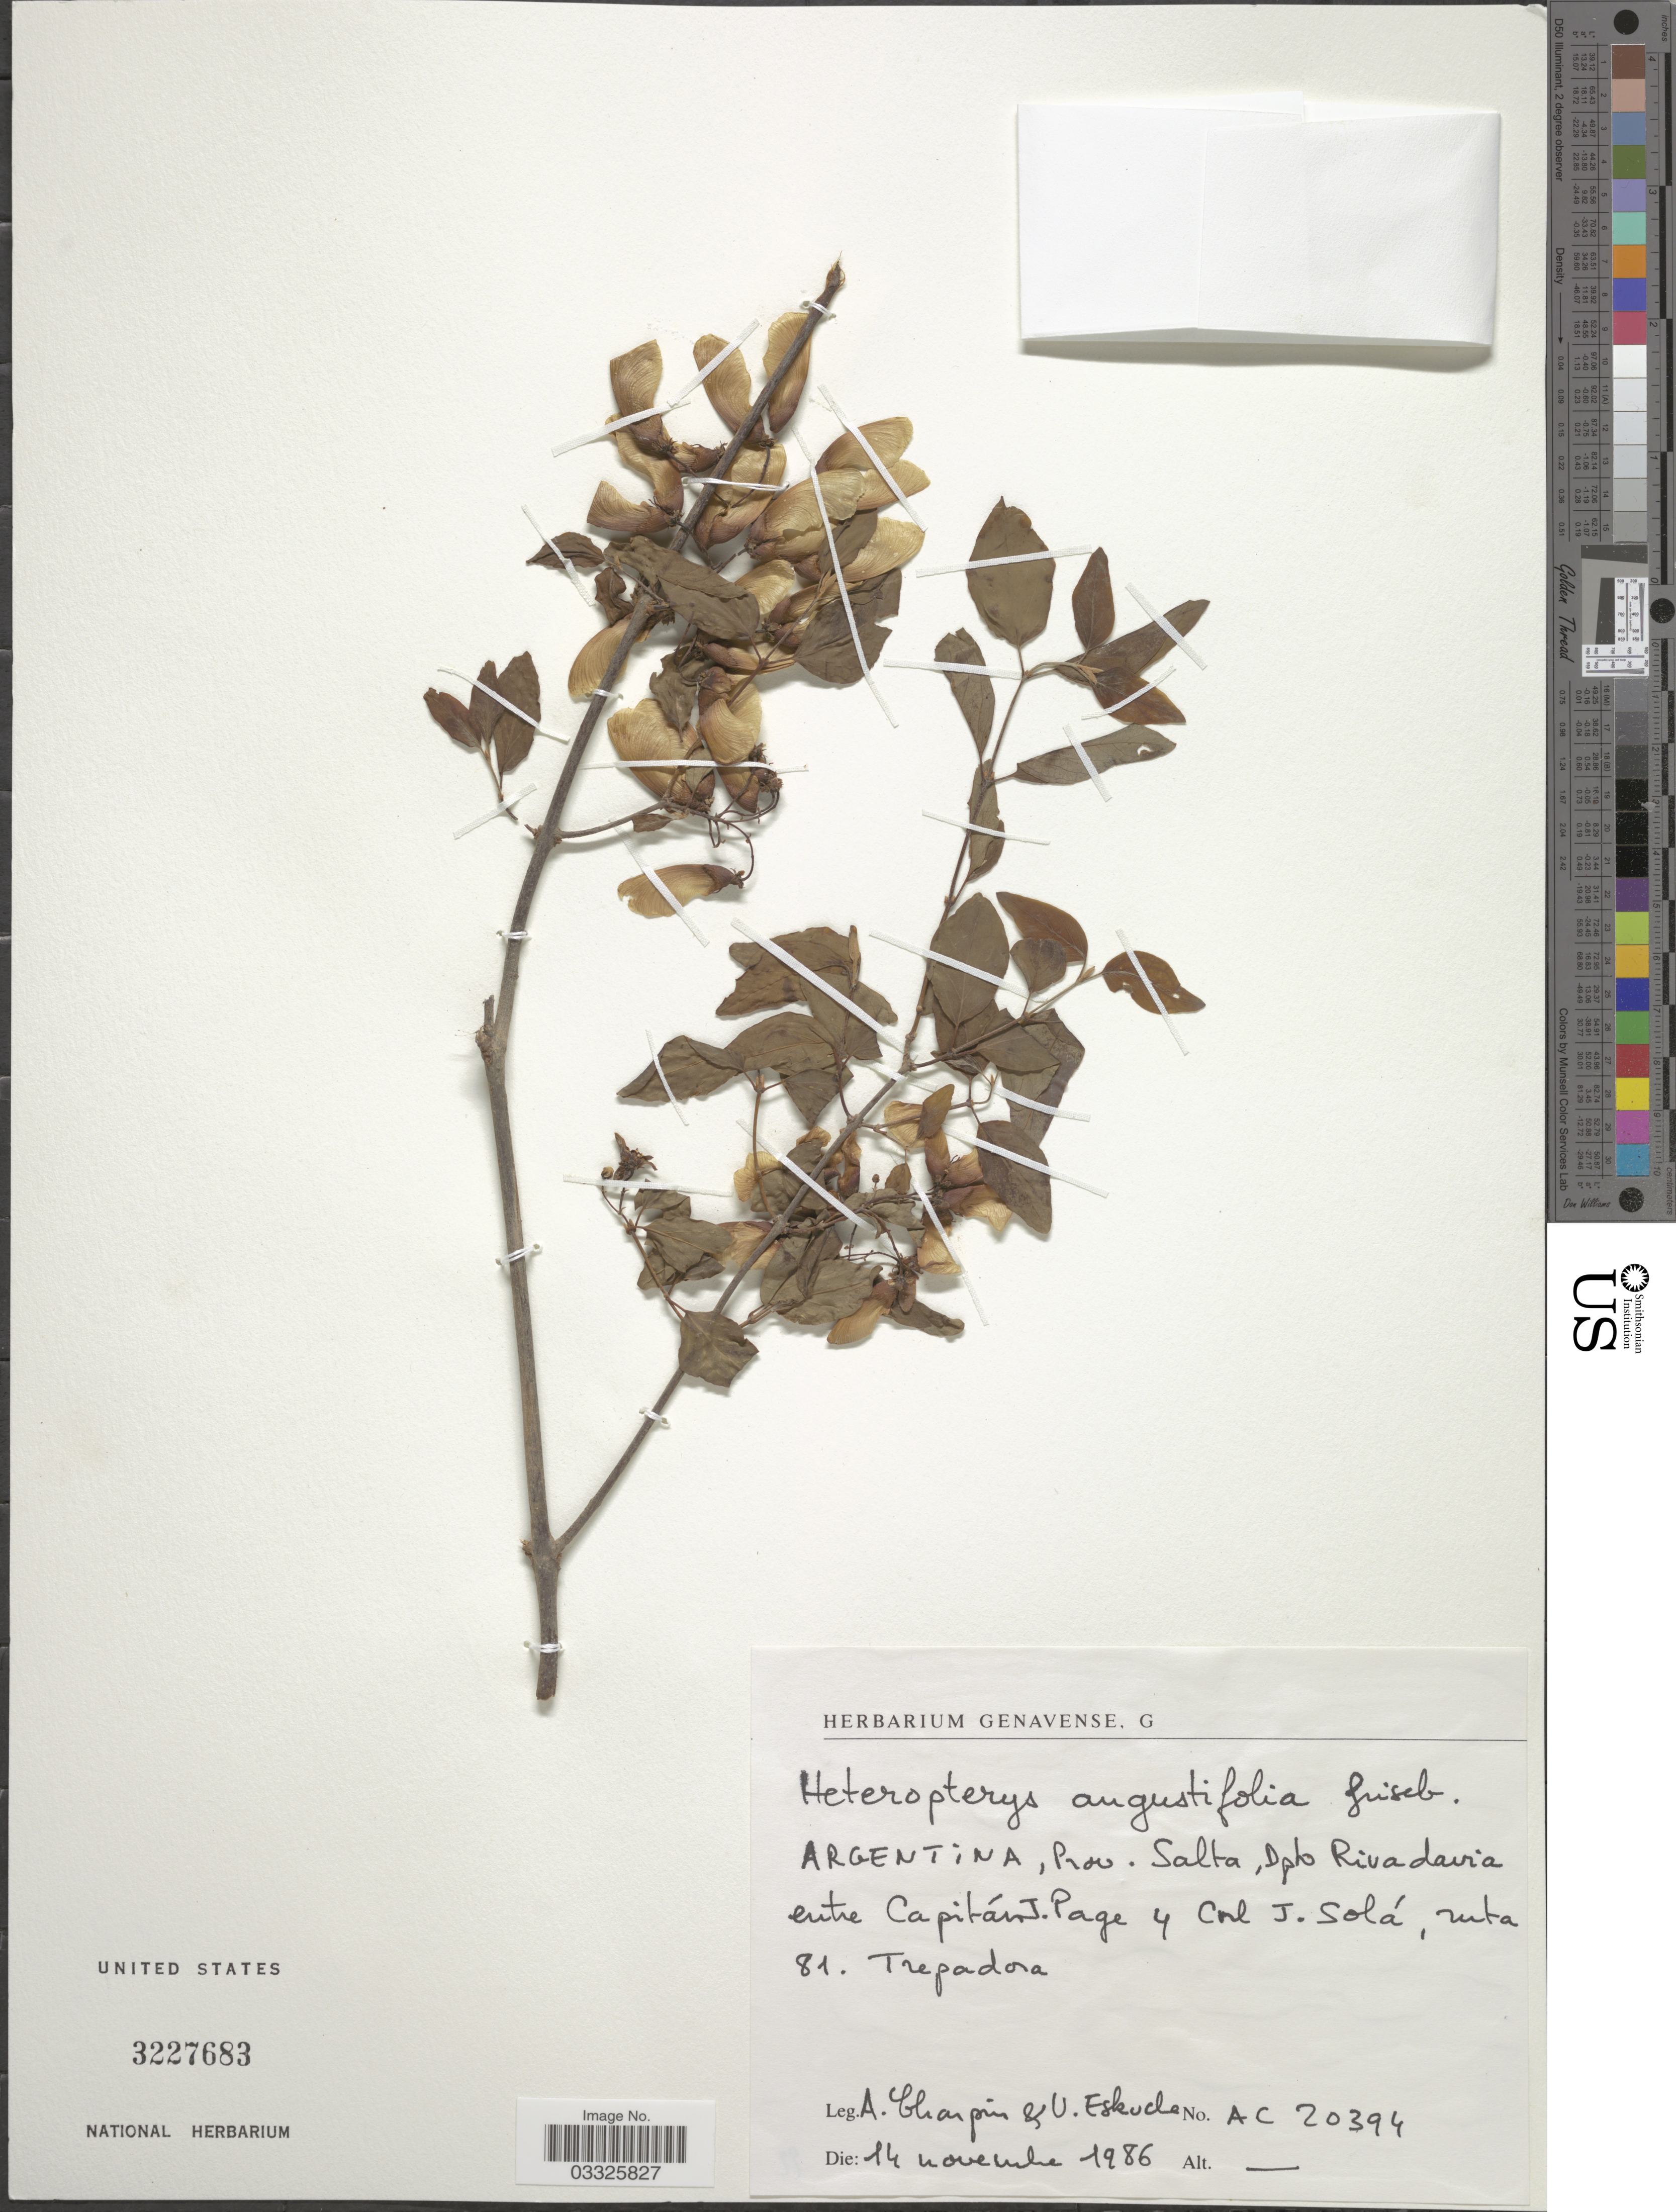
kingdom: Plantae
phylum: Tracheophyta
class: Magnoliopsida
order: Malpighiales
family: Malpighiaceae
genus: Heteropterys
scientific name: Heteropterys angustifolia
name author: Griseb.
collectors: A. Charpin & U. Eskuche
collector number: AC20394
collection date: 1986-11-14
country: Argentina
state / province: Salta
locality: Dpto. Rivadavia entre Capitán. J. Page y Cul J. Solá, ruta 81.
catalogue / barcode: US 3227683